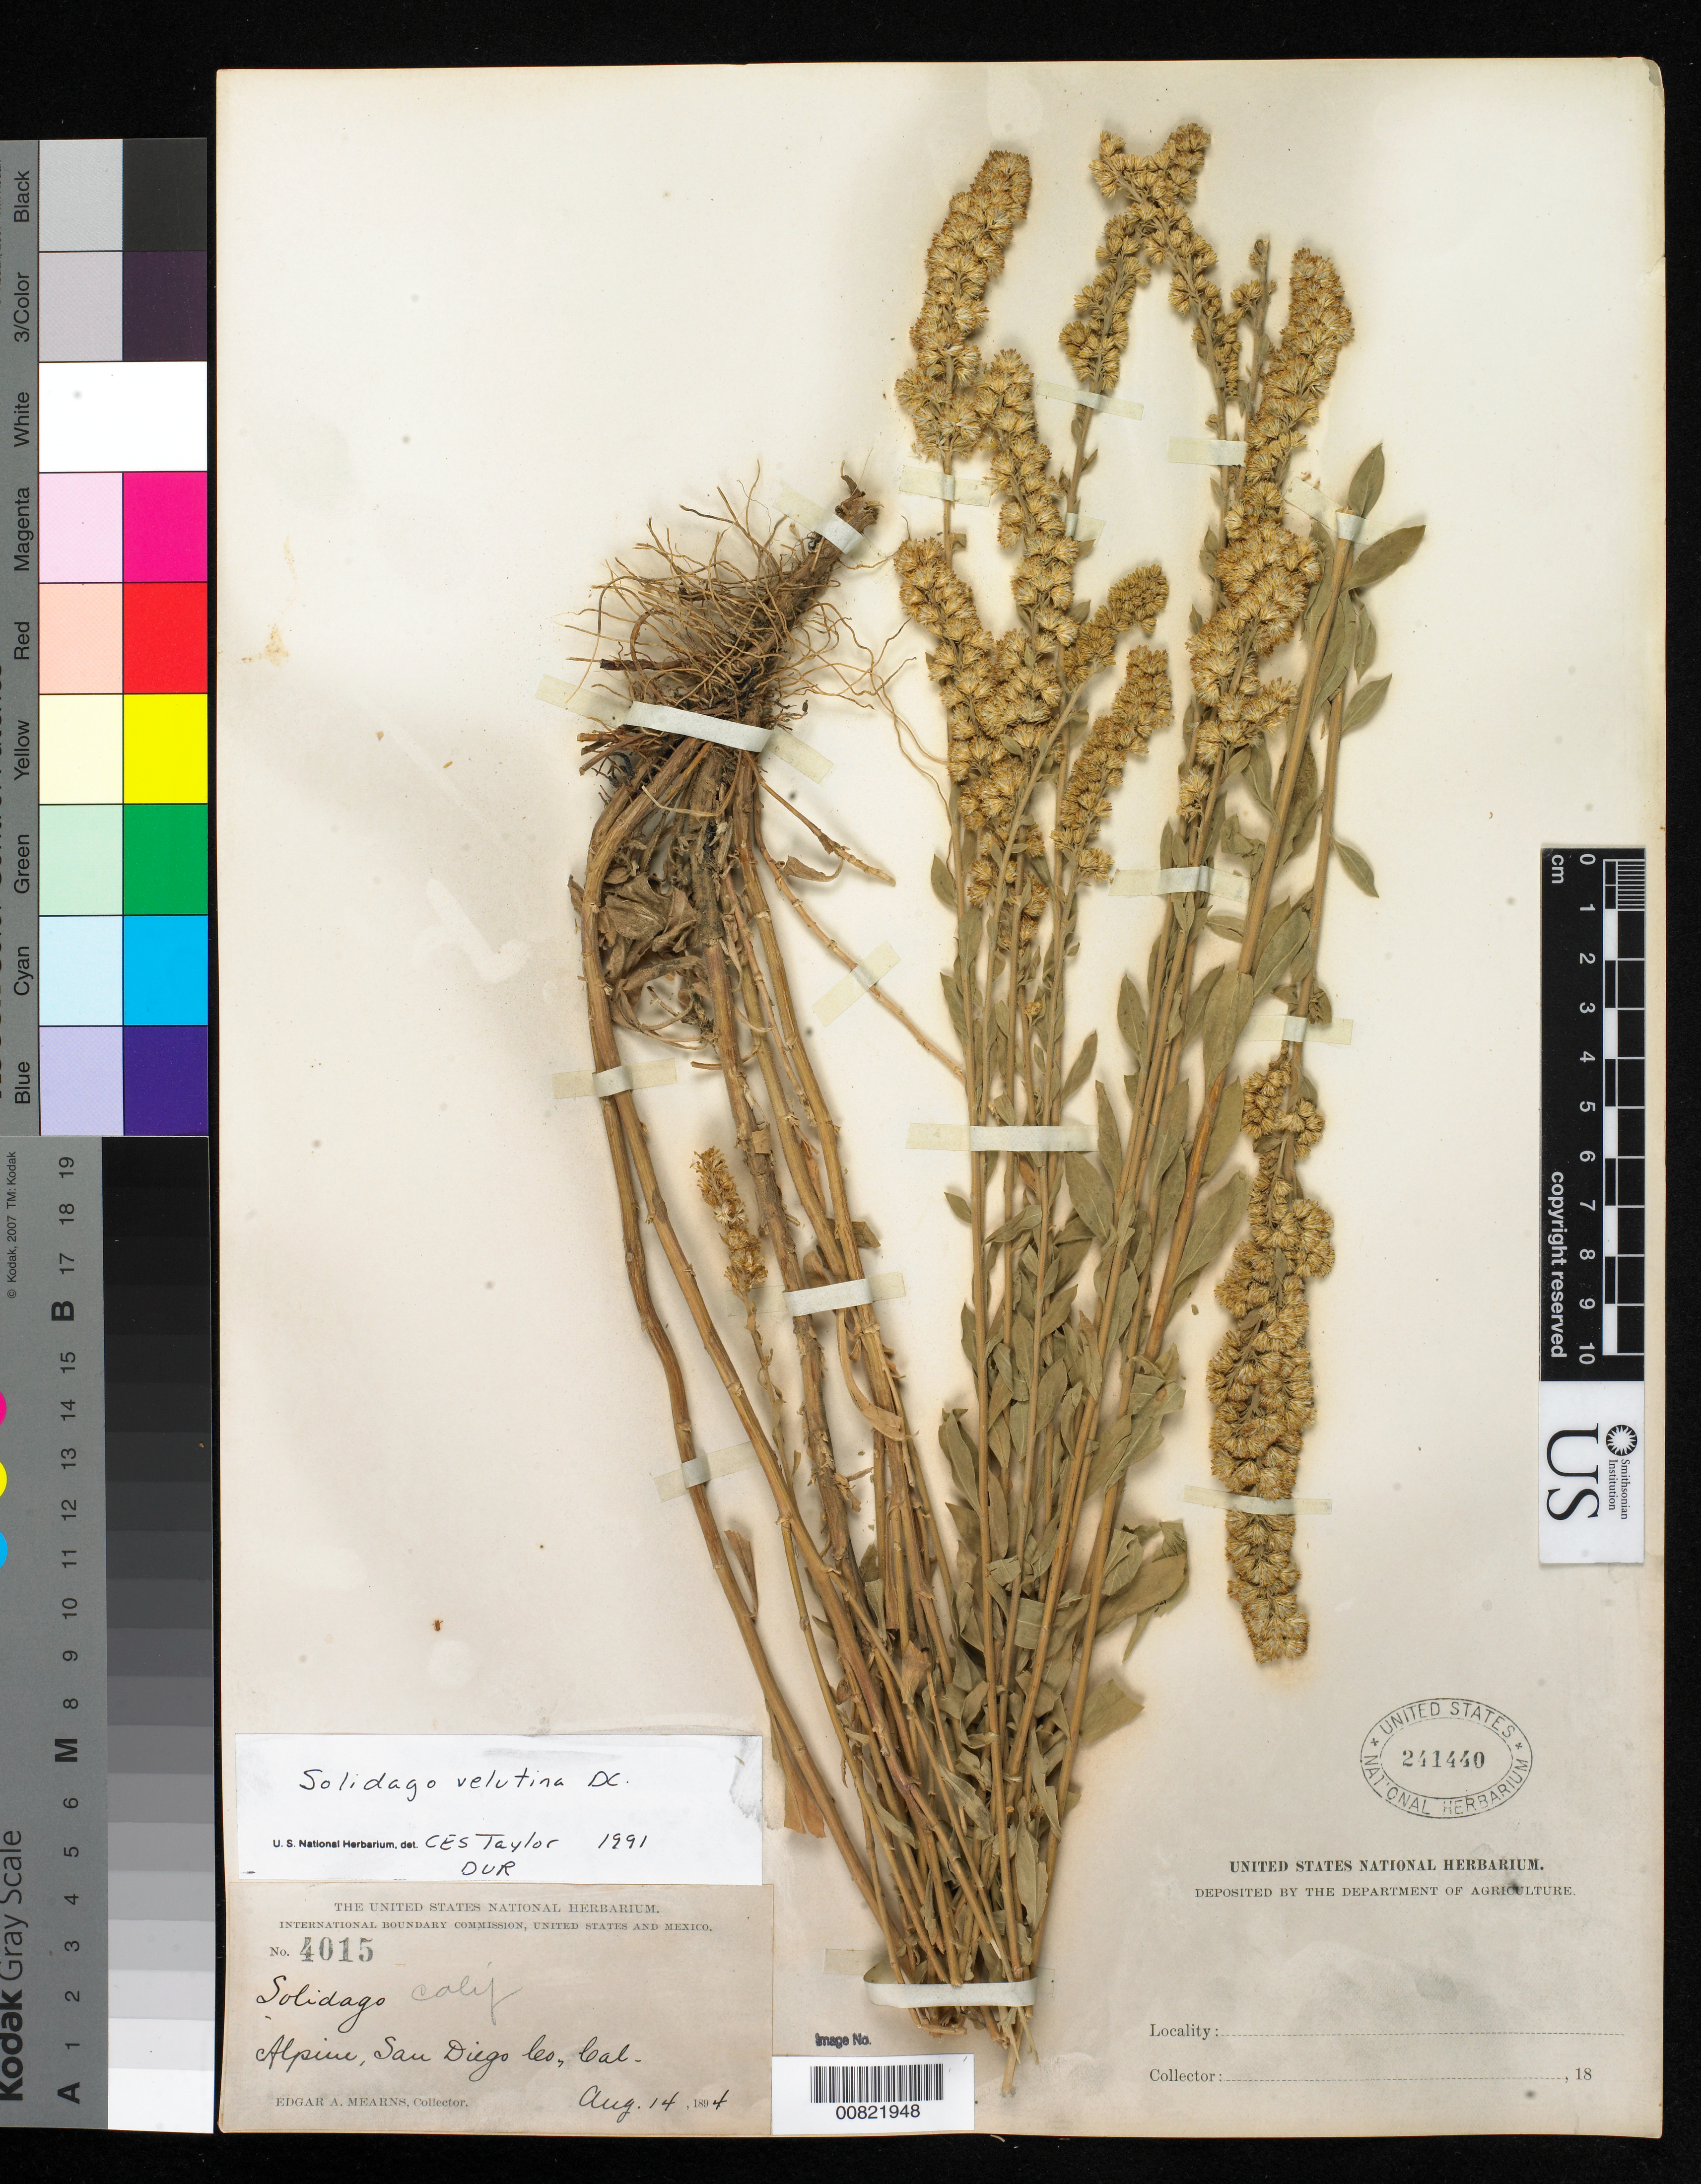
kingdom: Plantae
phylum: Tracheophyta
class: Magnoliopsida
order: Asterales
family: Asteraceae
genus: Solidago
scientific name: Solidago velutina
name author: DC.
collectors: E. A. Mearns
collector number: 4015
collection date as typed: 14 Aug 1894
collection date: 1894-08-14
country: United States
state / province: California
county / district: San Diego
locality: Alpine, San Diego County, California.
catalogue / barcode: US 241440